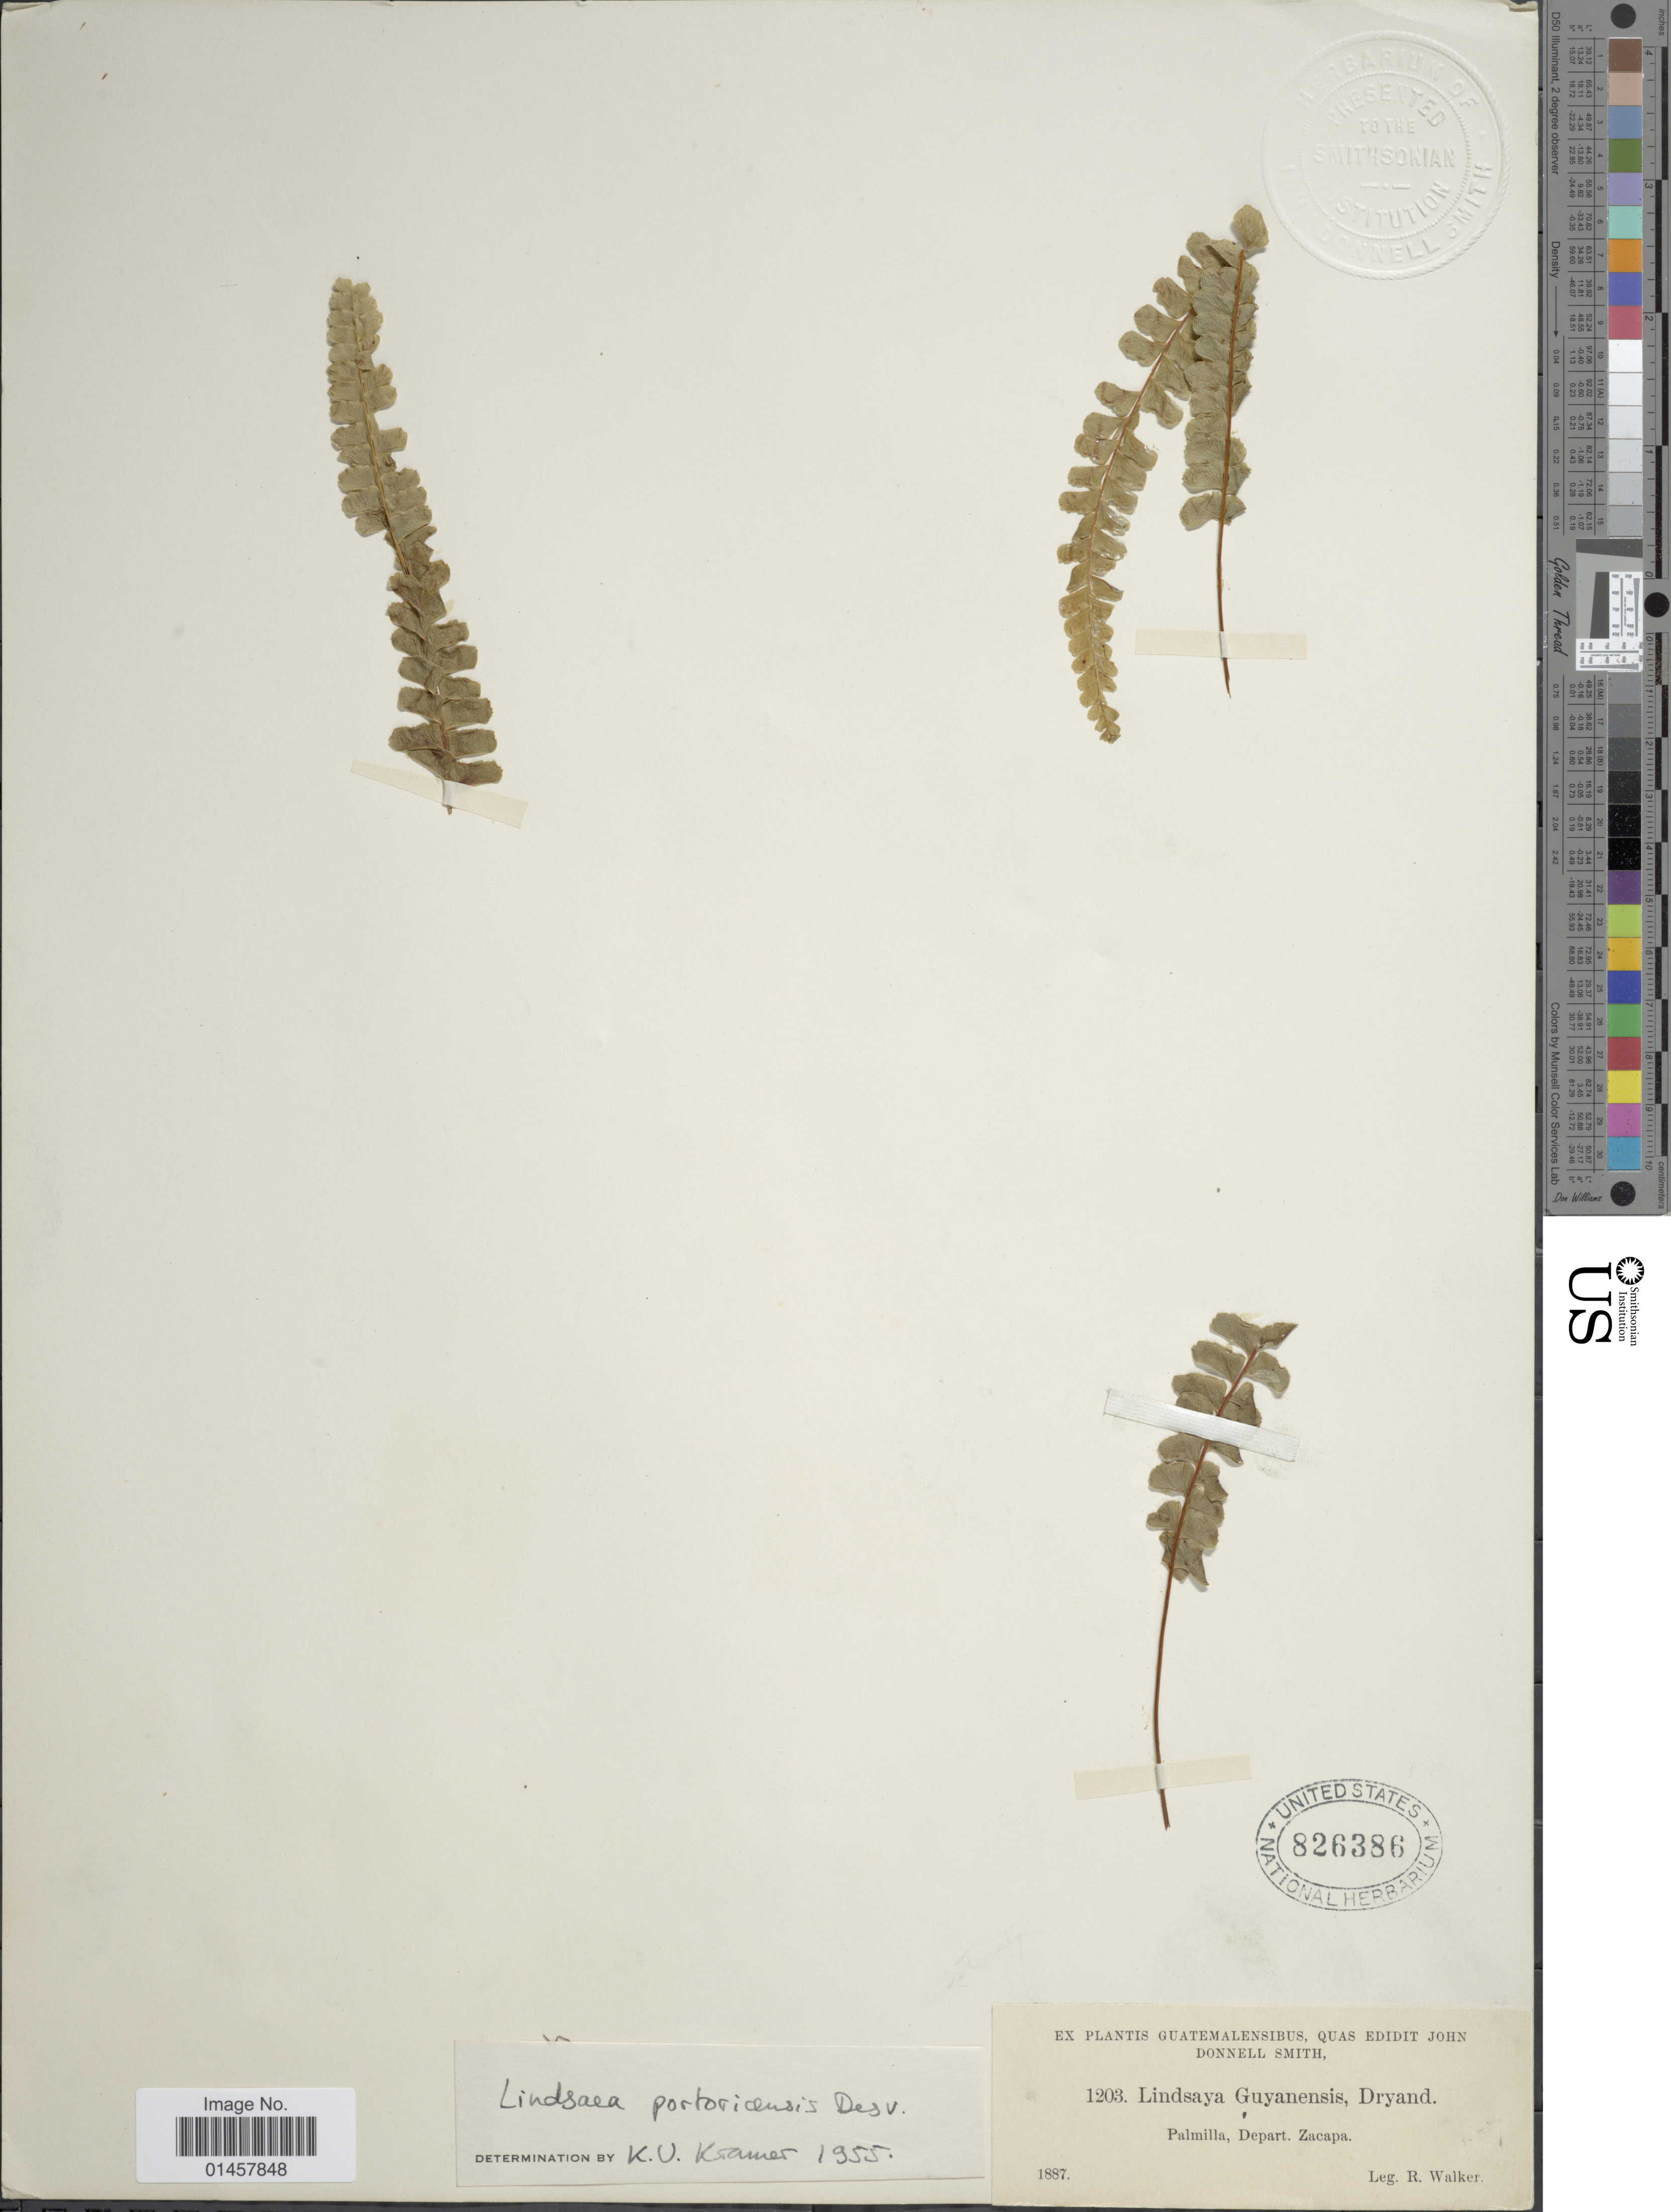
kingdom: Plantae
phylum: Tracheophyta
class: Polypodiopsida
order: Polypodiales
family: Lindsaeaceae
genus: Lindsaea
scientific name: Lindsaea portoricensis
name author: Desv.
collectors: R. Walker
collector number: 1203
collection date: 1887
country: Guatemala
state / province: Zacapa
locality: Palmilla, Depart. Zacapa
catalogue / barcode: US 826386